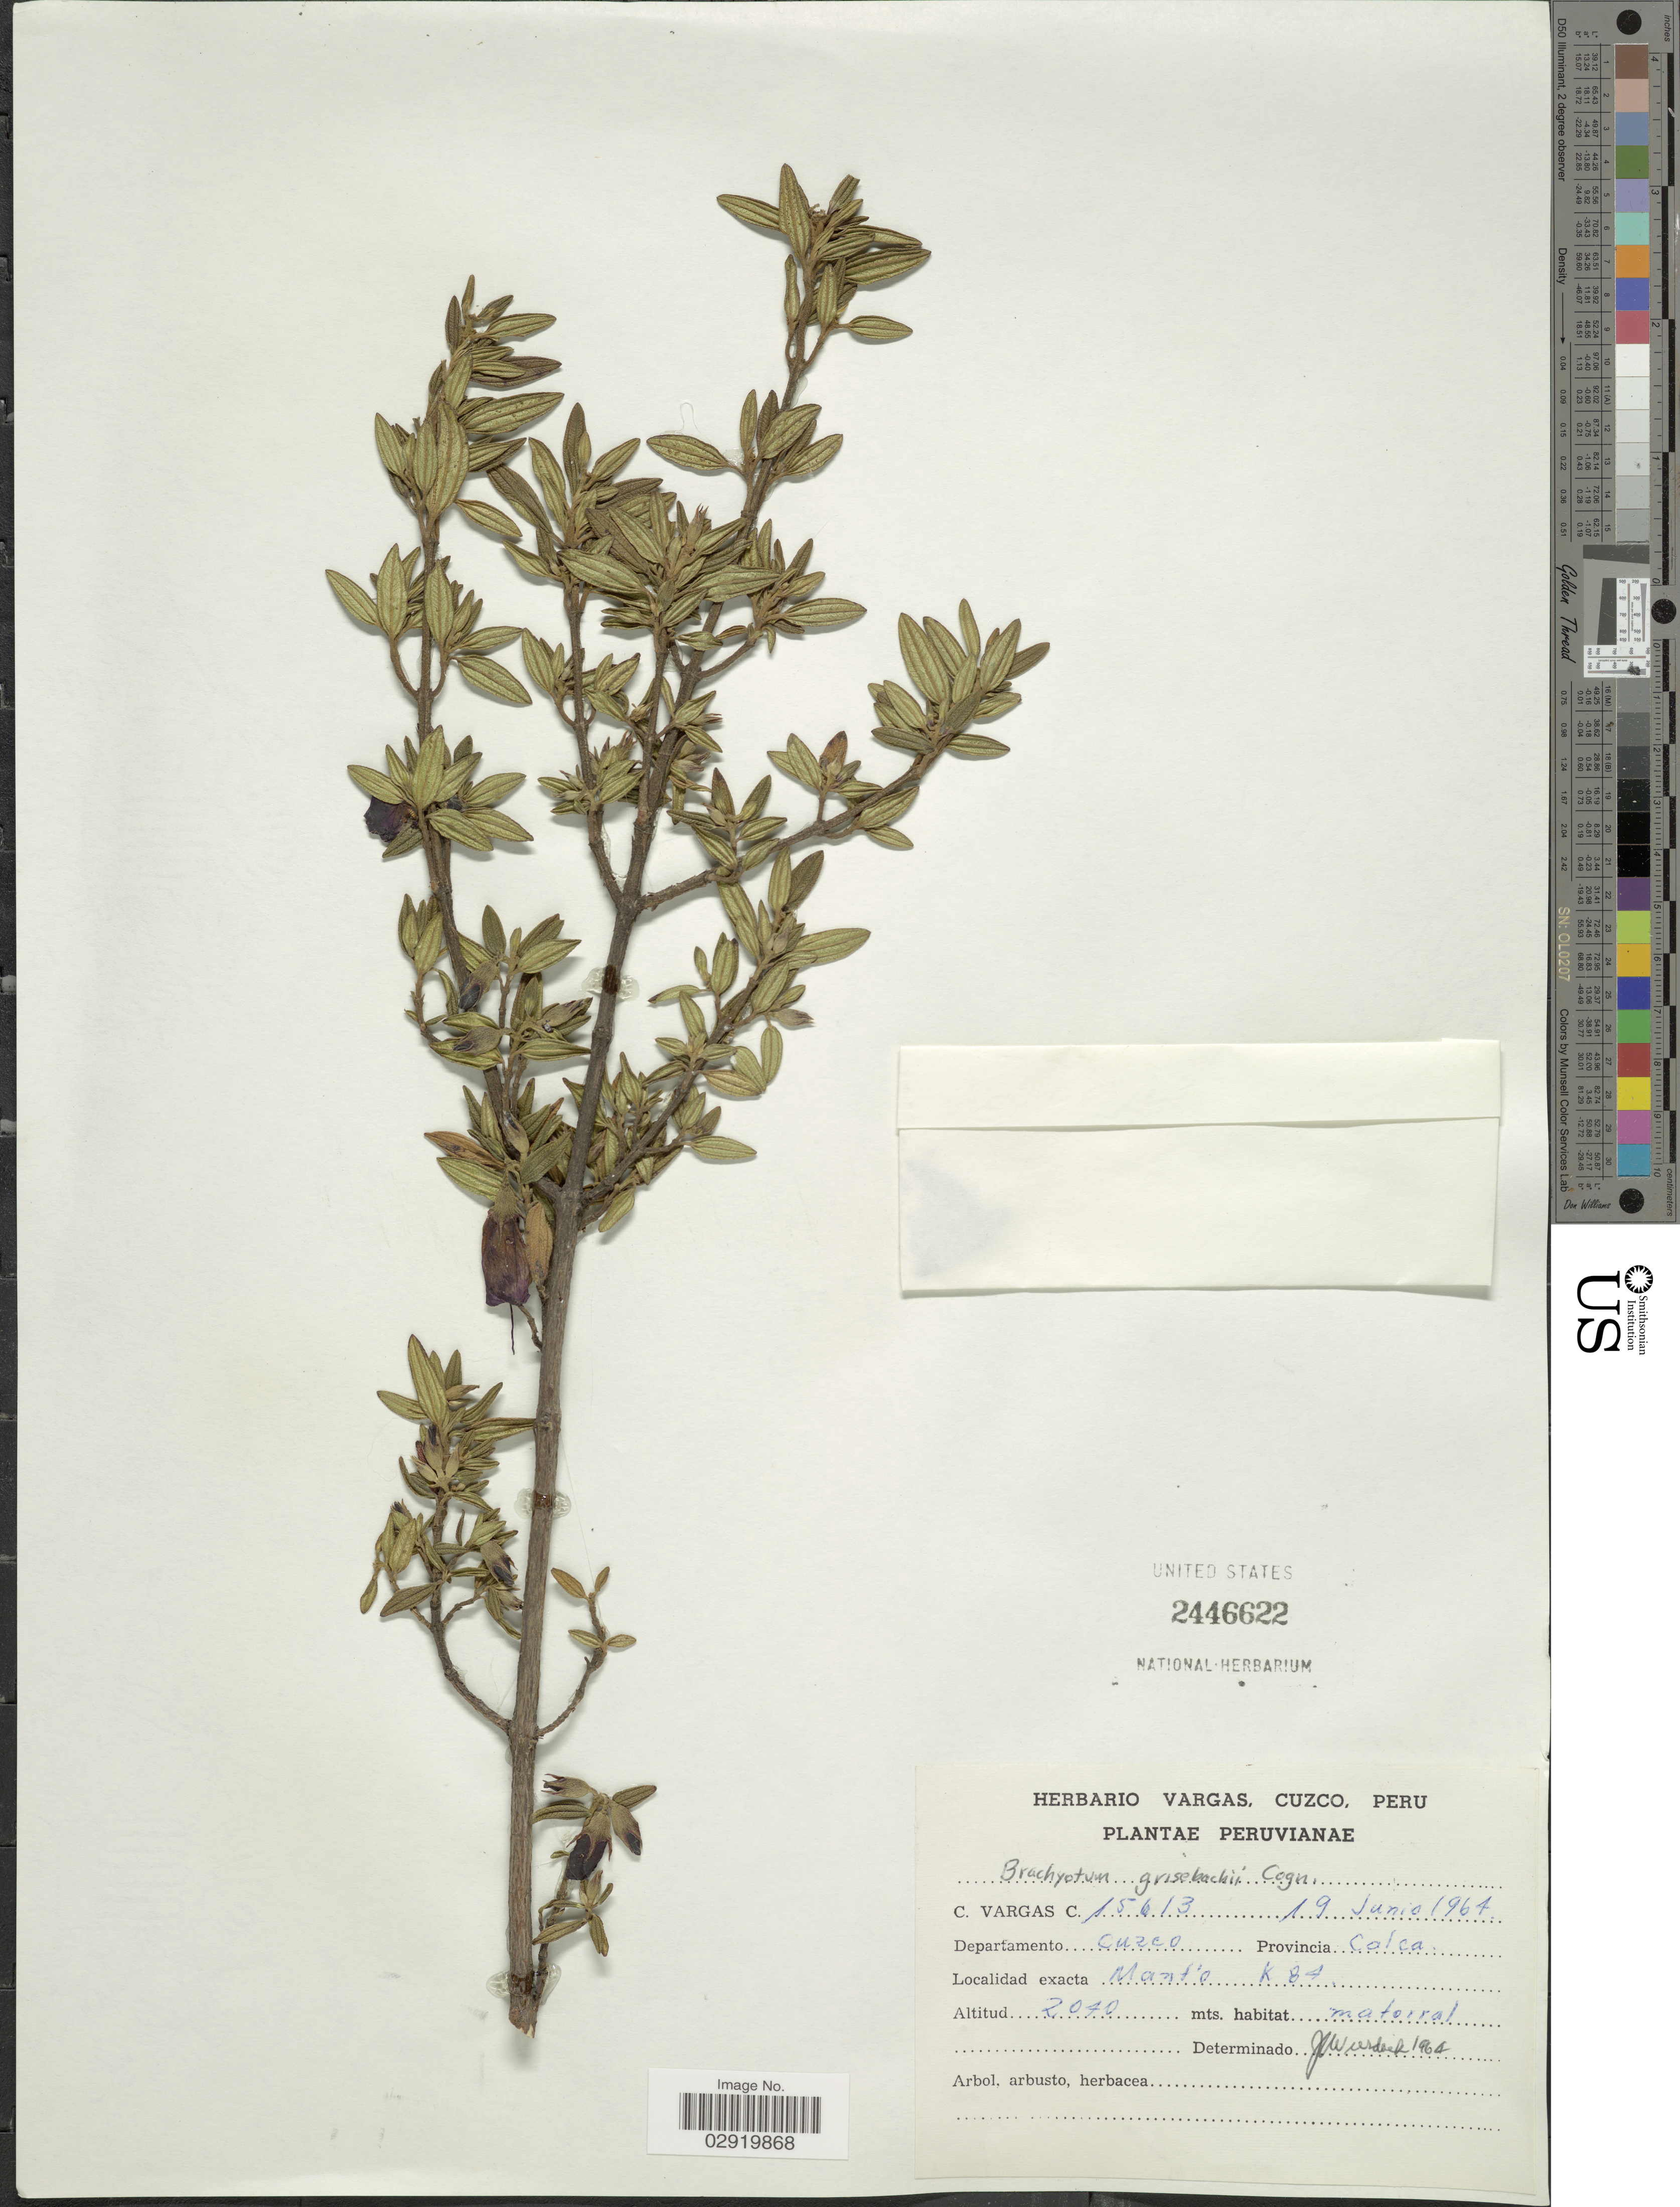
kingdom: Plantae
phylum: Tracheophyta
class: Magnoliopsida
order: Myrtales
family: Melastomataceae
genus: Brachyotum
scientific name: Brachyotum grisebachii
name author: Cogn.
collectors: C. Vargas Calderón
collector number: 15613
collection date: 1964-06-19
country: Peru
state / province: Cusco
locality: Departamento Cuzco. Provincia Calca. Manto K 84.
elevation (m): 2040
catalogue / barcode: US 2446622